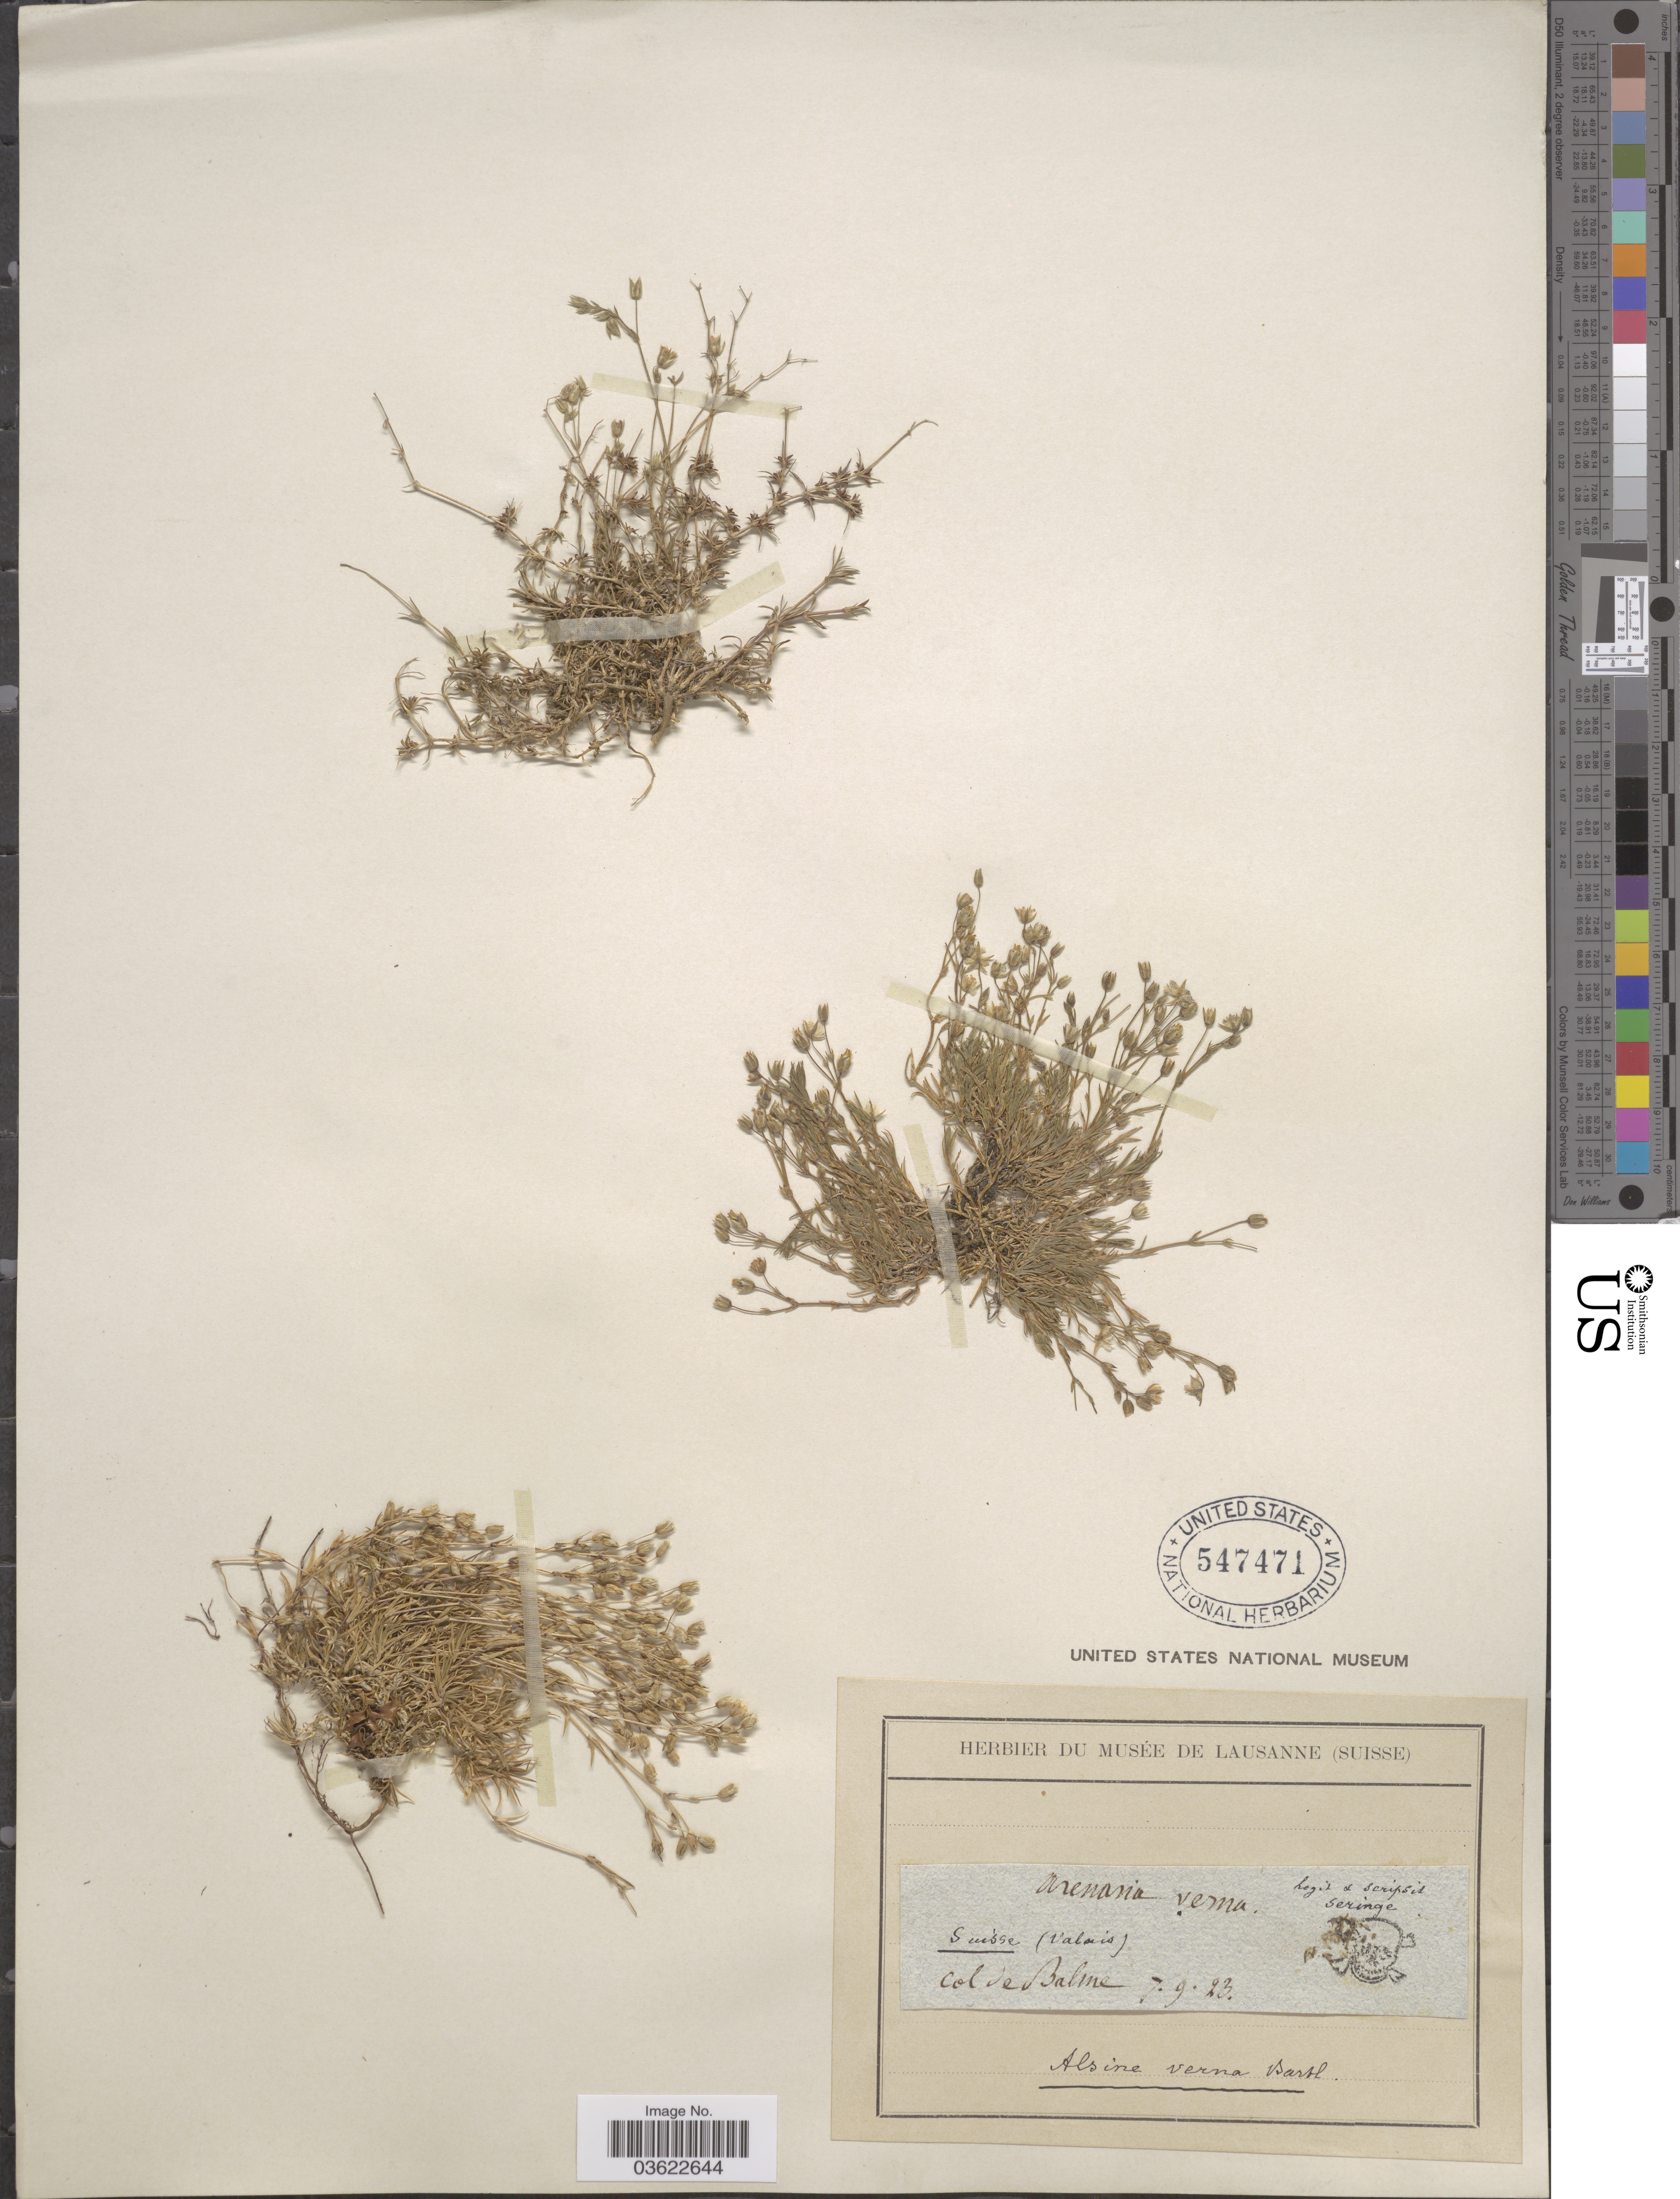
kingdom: Plantae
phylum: Tracheophyta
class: Magnoliopsida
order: Caryophyllales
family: Caryophyllaceae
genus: Arenaria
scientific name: Arenaria verna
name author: L.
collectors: Seringe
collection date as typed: Transcribed d/m/y: 7/9/23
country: Switzerland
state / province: Valais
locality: Suisse. Balme.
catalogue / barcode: US 547471